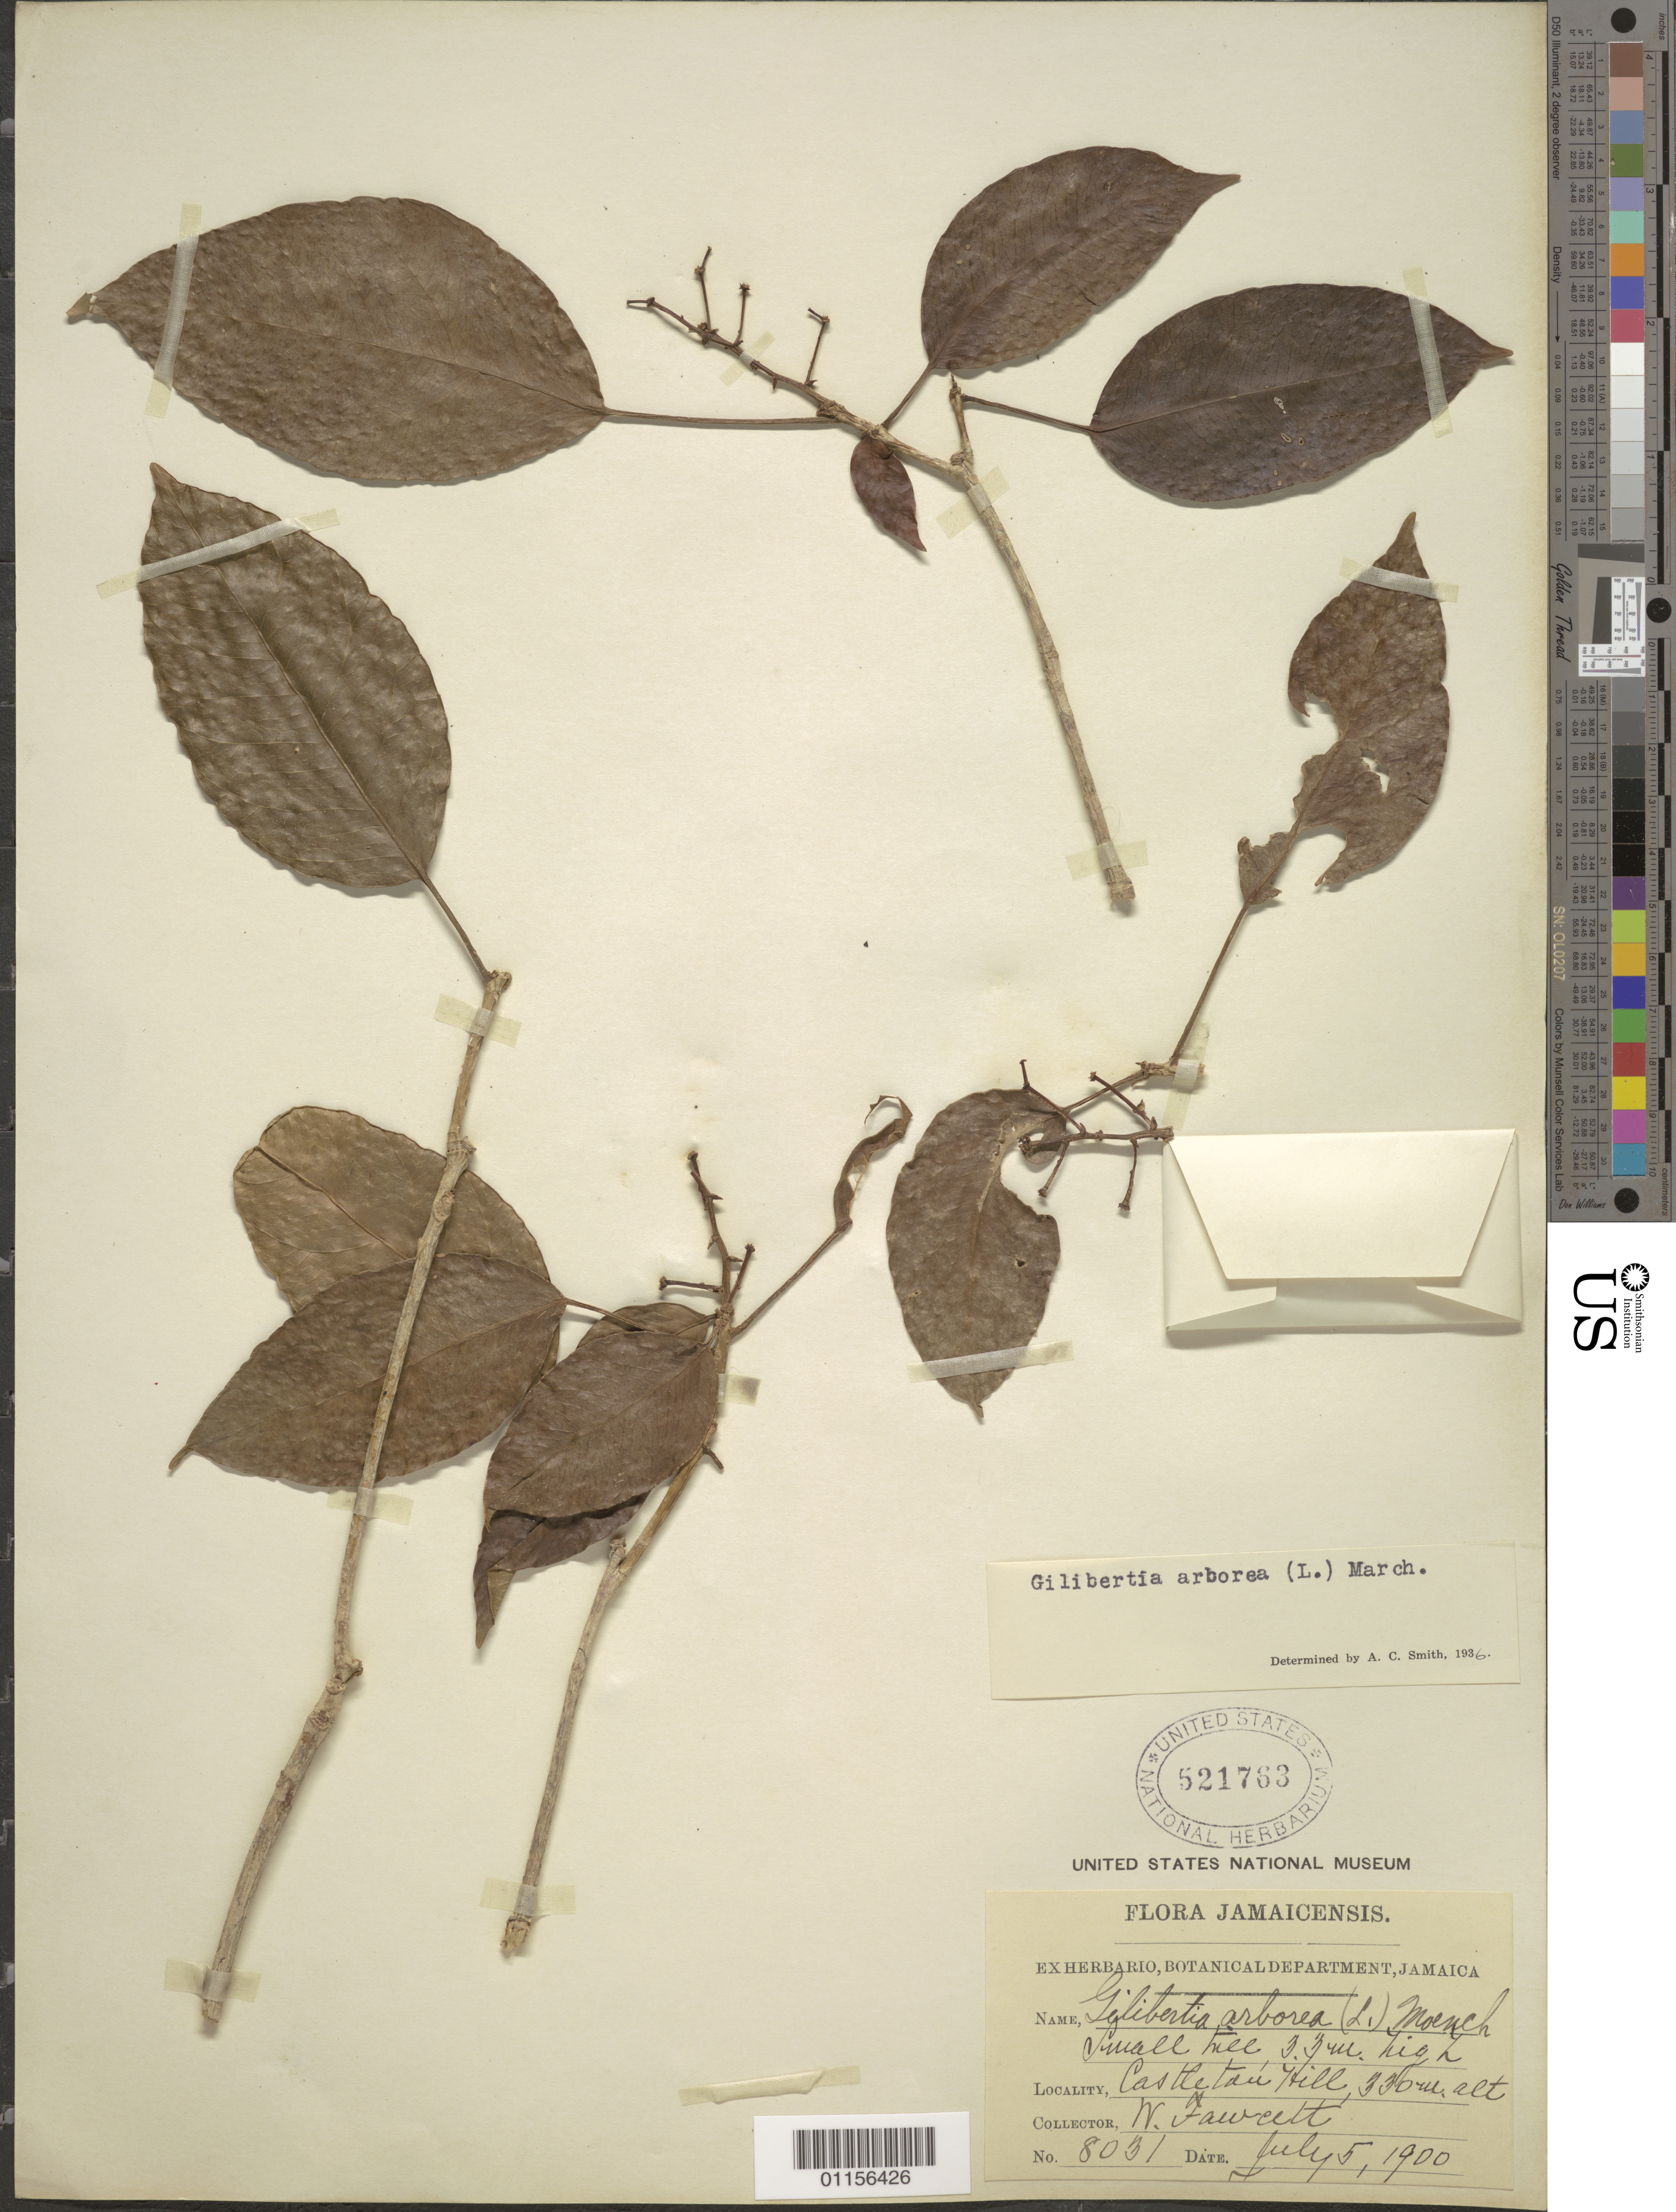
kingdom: Plantae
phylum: Tracheophyta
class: Magnoliopsida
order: Apiales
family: Araliaceae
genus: Dendropanax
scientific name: Dendropanax arboreus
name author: (L.) Decne. & Planch.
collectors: W. Fawcett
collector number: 8031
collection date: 1900-07-05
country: Jamaica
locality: Castleton Hill.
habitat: Small tree.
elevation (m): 330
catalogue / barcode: US 521763